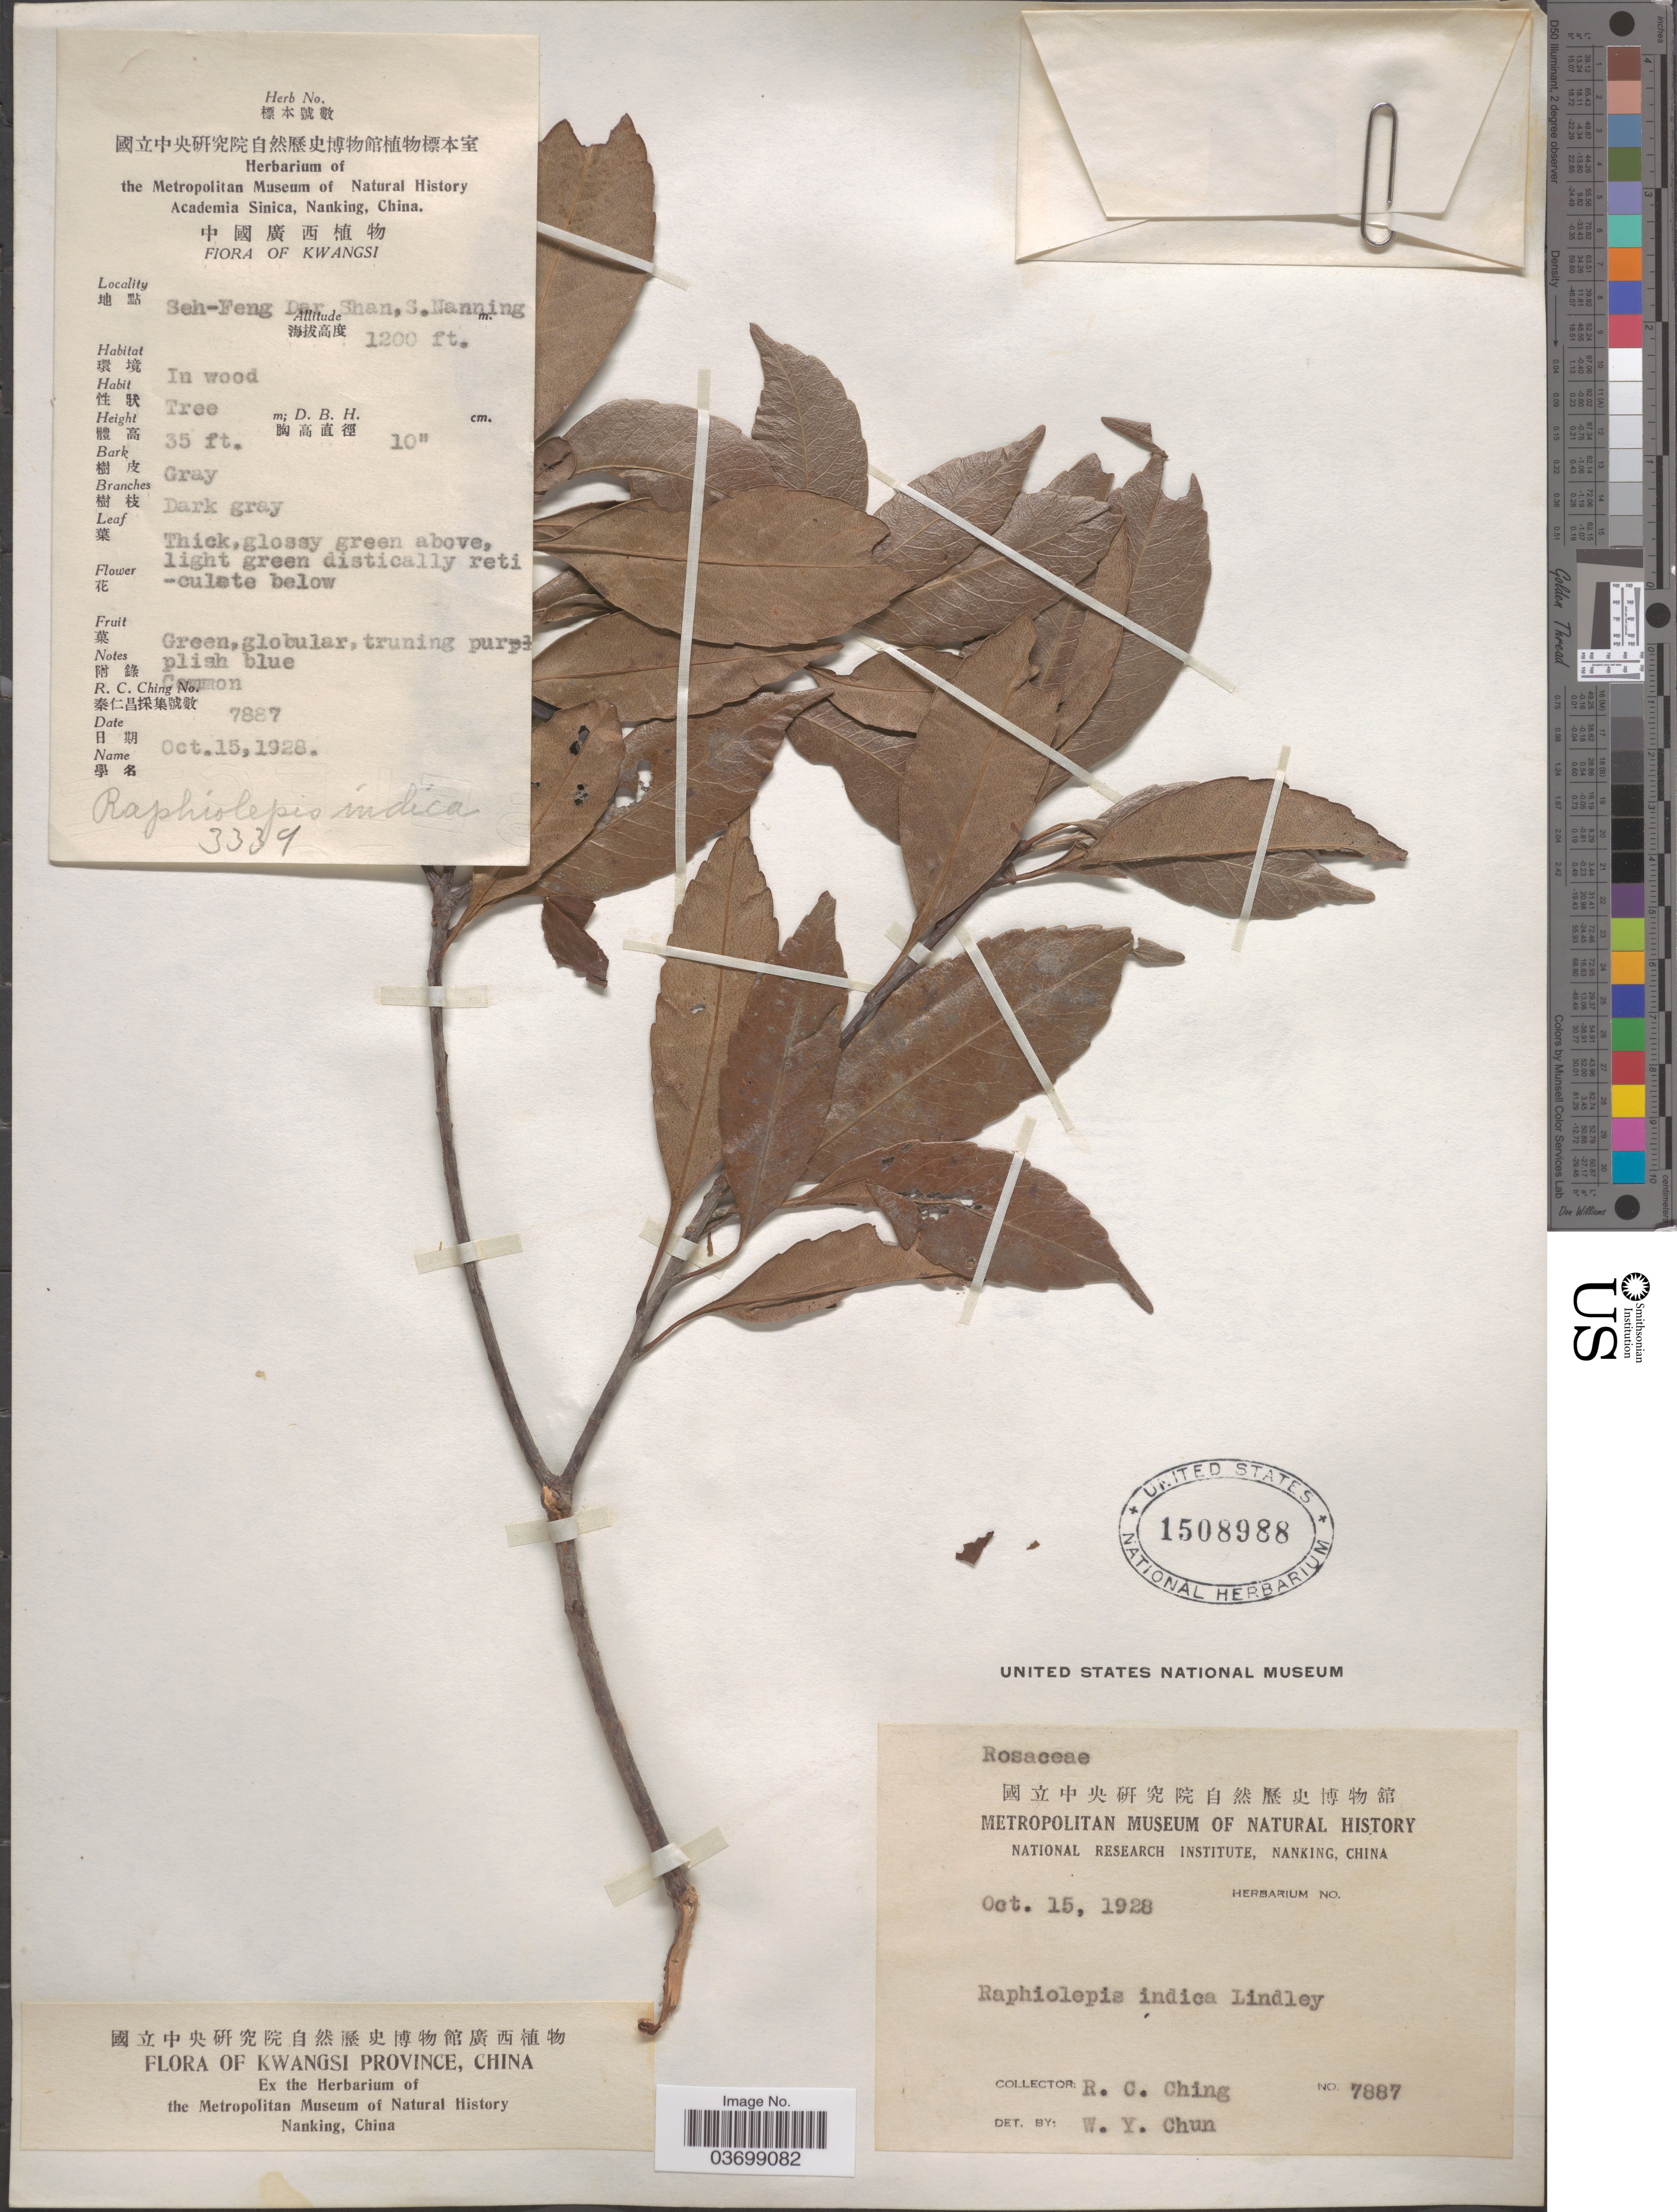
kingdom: Plantae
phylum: Tracheophyta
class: Magnoliopsida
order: Rosales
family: Rosaceae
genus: Rhaphiolepis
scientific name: Rhaphiolepis indica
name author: (L.) Lindl.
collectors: R. C. Ching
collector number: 7887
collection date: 1928-10-15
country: China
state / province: Guangxi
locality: Kwangsi Province. Seh-Feng Dar Shan,S.Nanning.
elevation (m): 366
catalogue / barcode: US 1508988